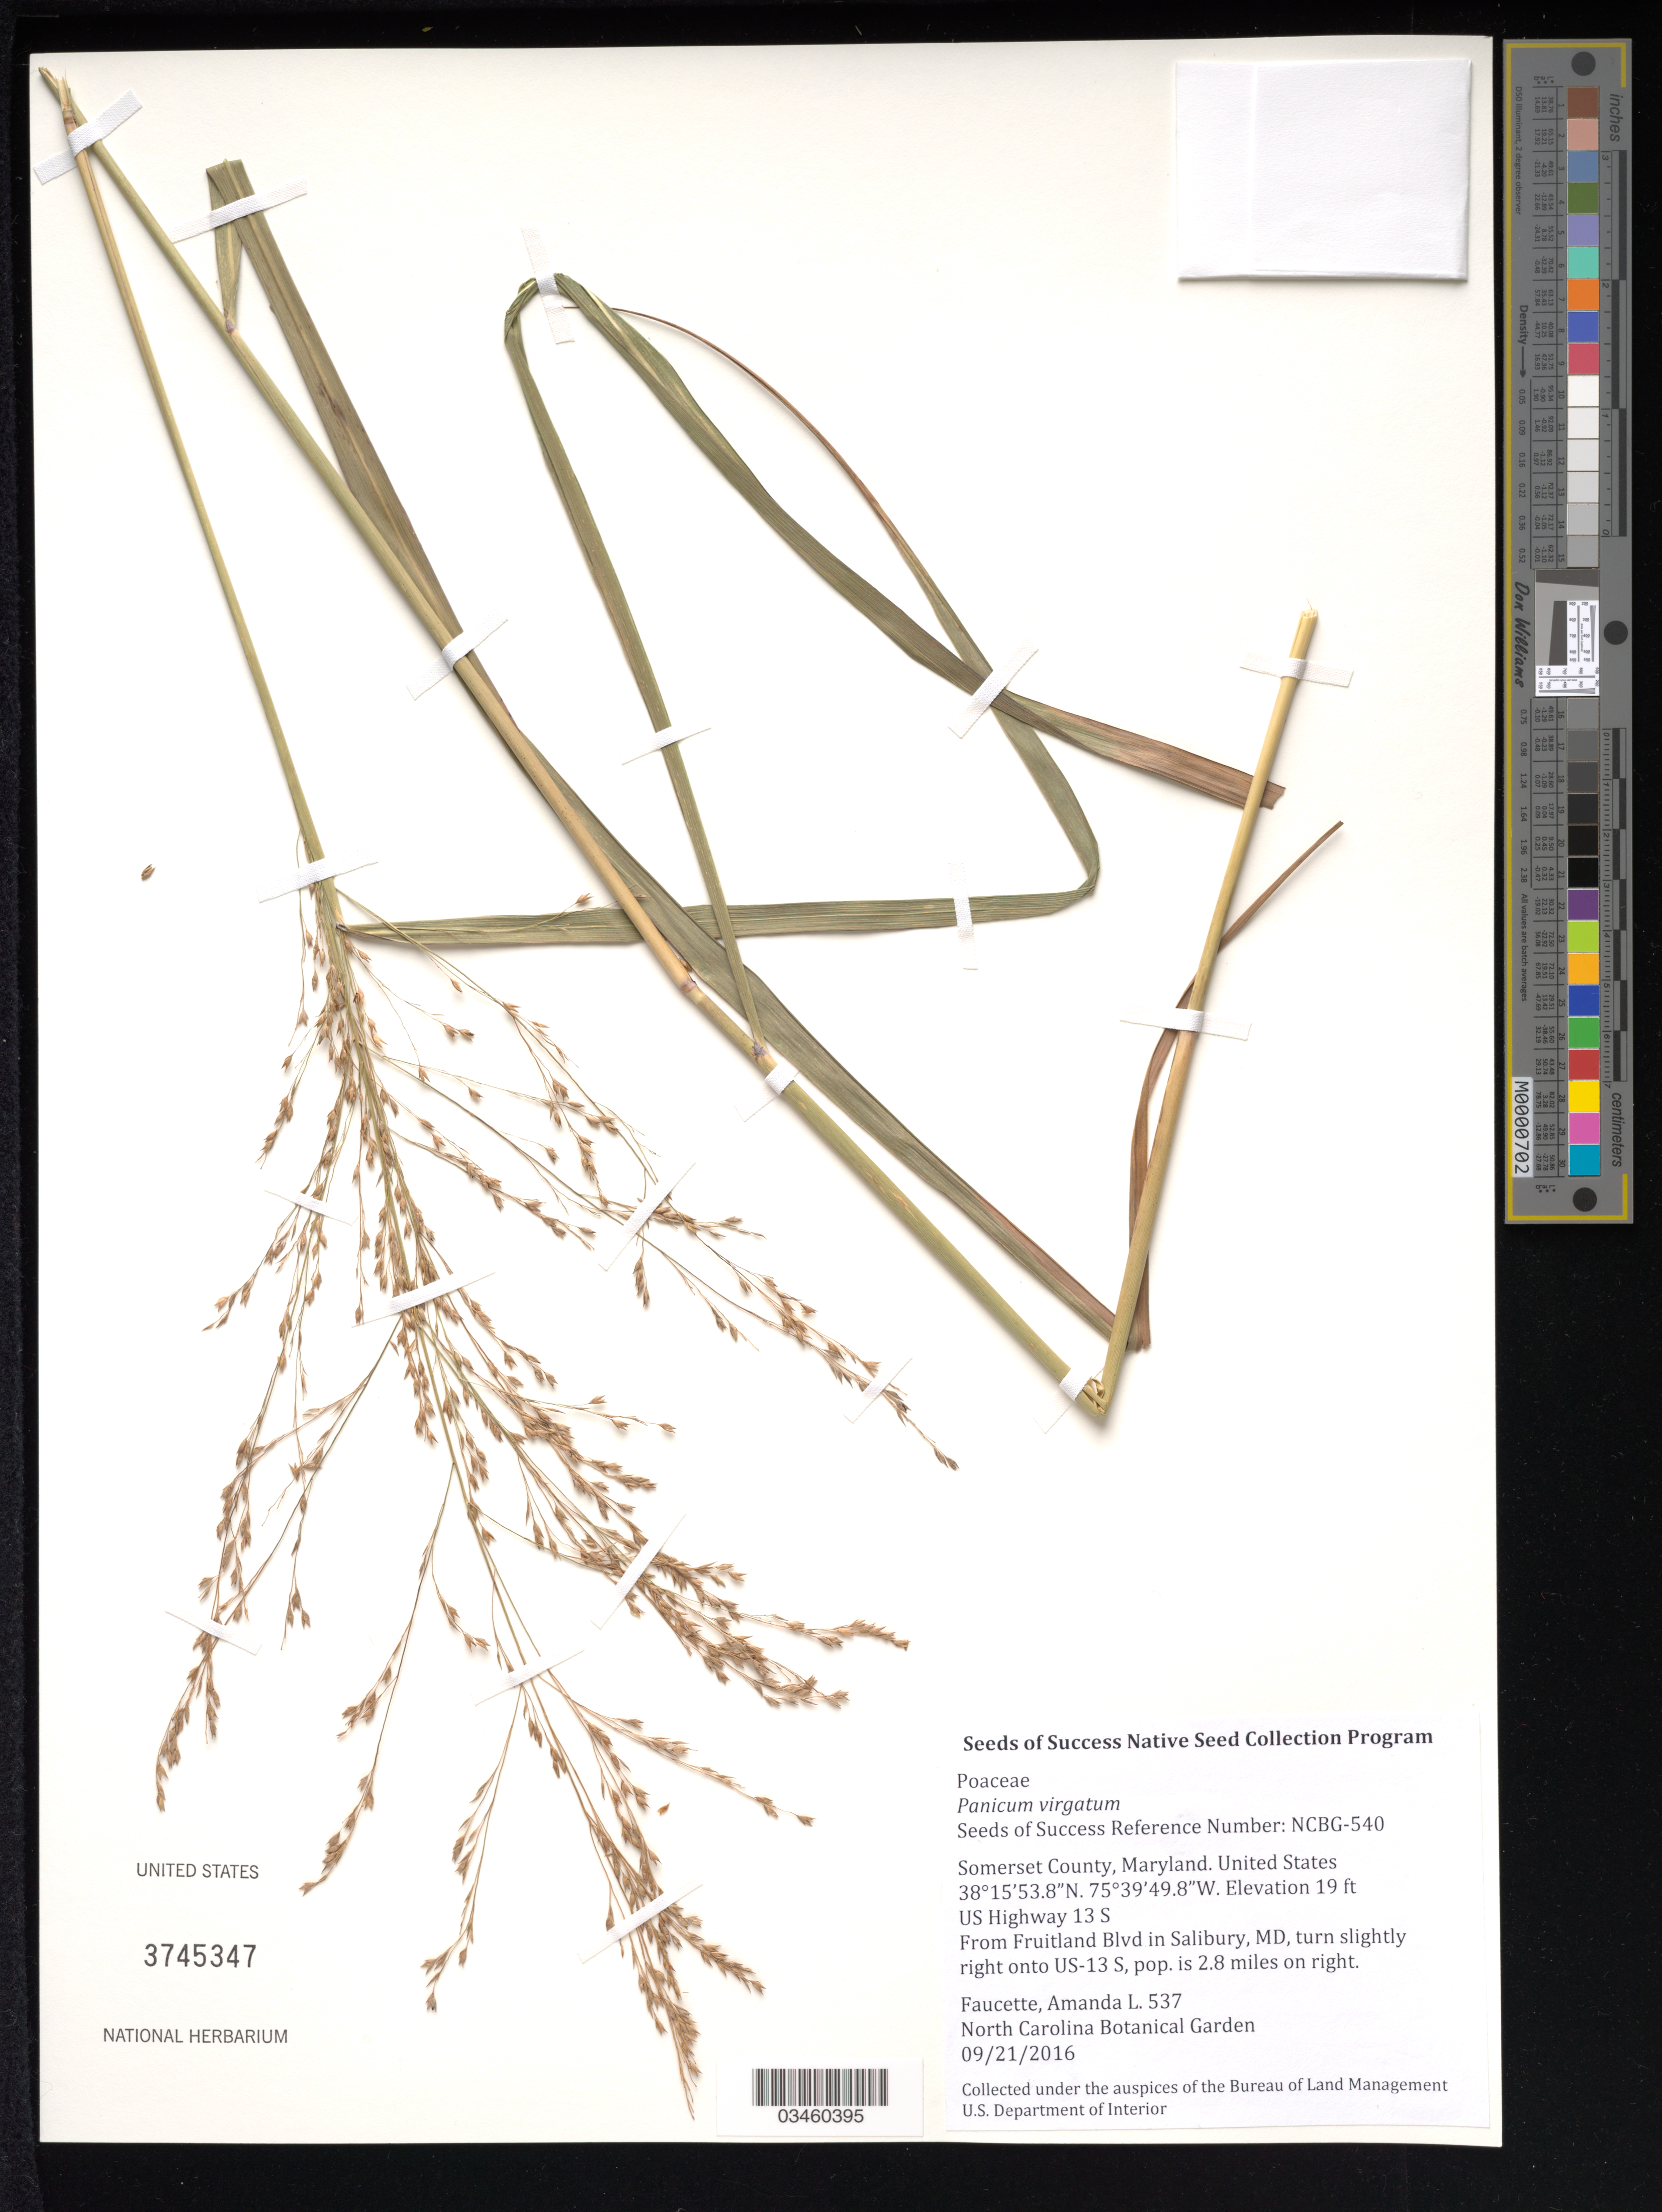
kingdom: Plantae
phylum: Tracheophyta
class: Liliopsida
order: Poales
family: Poaceae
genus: Panicum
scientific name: Panicum virgatum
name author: L.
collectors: A. Faucette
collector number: NCBG-540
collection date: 2016-09-21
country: United States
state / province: Maryland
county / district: Somerset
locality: US-13 S, Powerline Corridor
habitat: Upland swithgrass vegetation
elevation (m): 6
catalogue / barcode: US 3745347